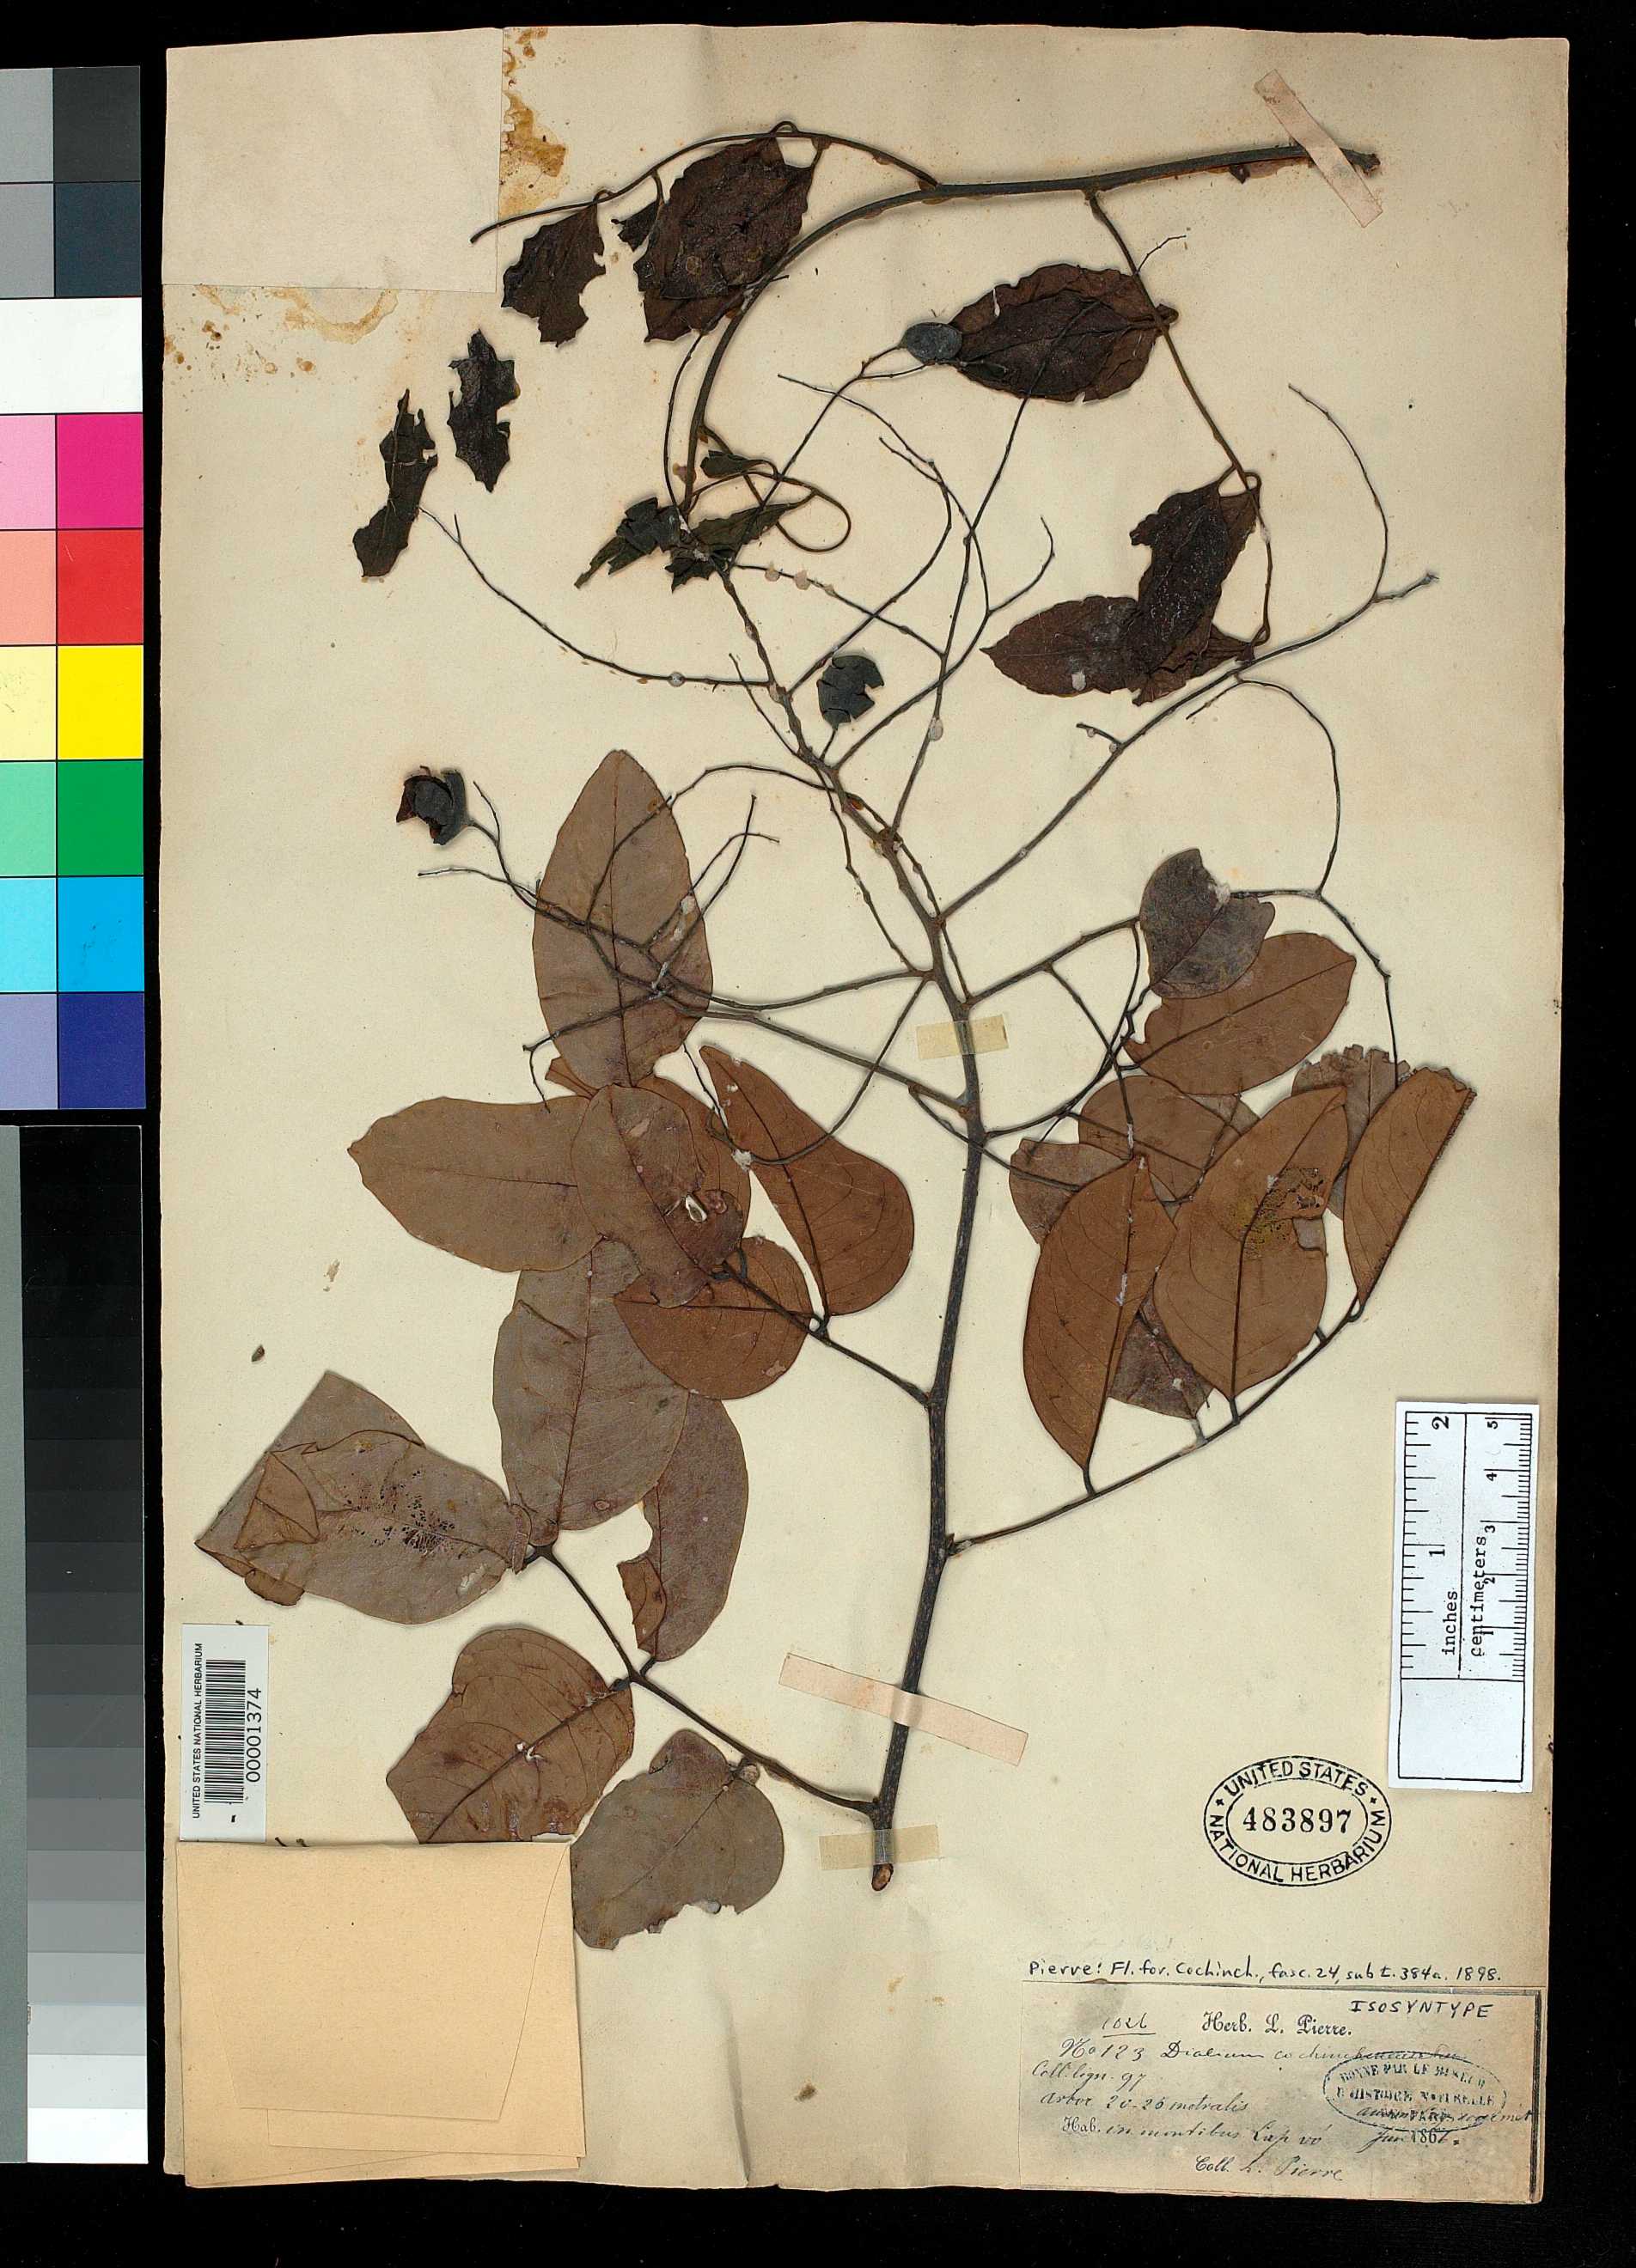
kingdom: Plantae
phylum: Tracheophyta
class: Magnoliopsida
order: Fabales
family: Fabaceae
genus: Dialium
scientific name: Dialium cochinchinense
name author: Pierre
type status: Isosyntype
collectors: J. Pierre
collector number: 123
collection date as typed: Jun 1866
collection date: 1866-06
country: Vietnam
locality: Basse Cochinchine et le Cambodge.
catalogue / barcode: US 483897